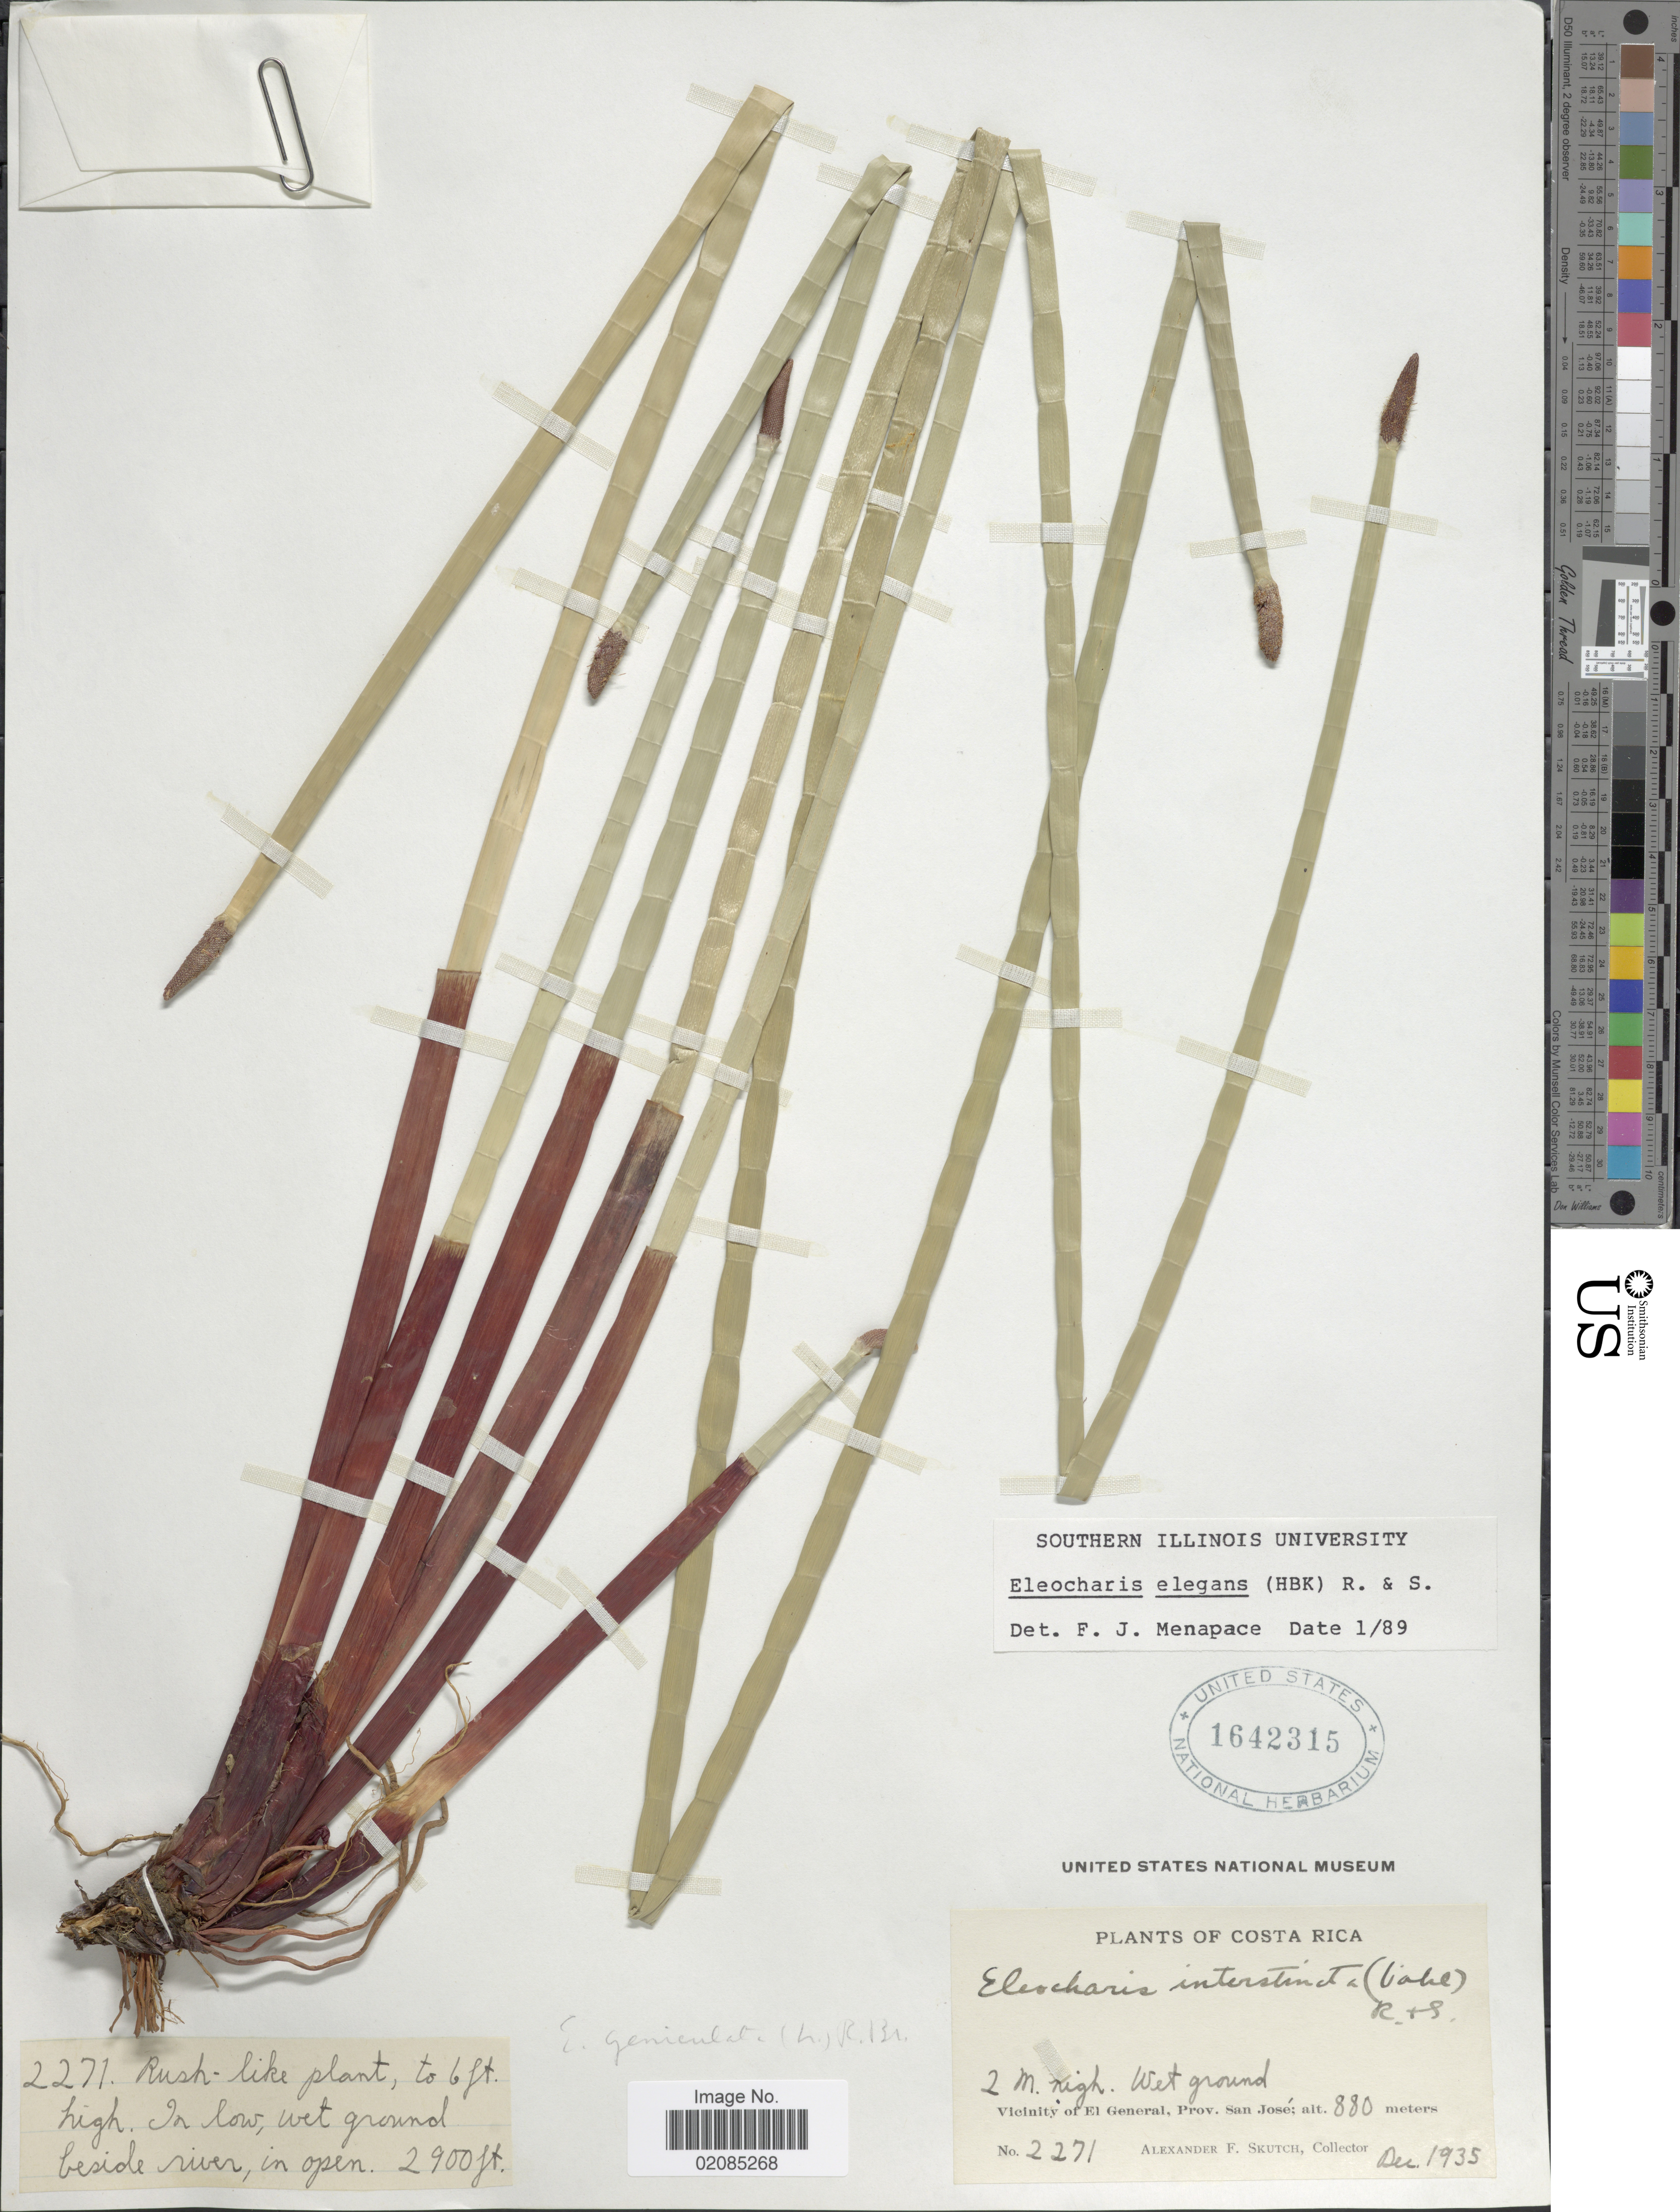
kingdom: Plantae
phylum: Tracheophyta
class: Liliopsida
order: Poales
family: Cyperaceae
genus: Eleocharis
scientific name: Eleocharis elegans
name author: (Kunth) Roem. & Schult.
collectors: A. F. Skutch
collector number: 2271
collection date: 1935-12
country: Costa Rica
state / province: San José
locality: Vicinity of El General, Prov. San Jose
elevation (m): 880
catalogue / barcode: US 1642315